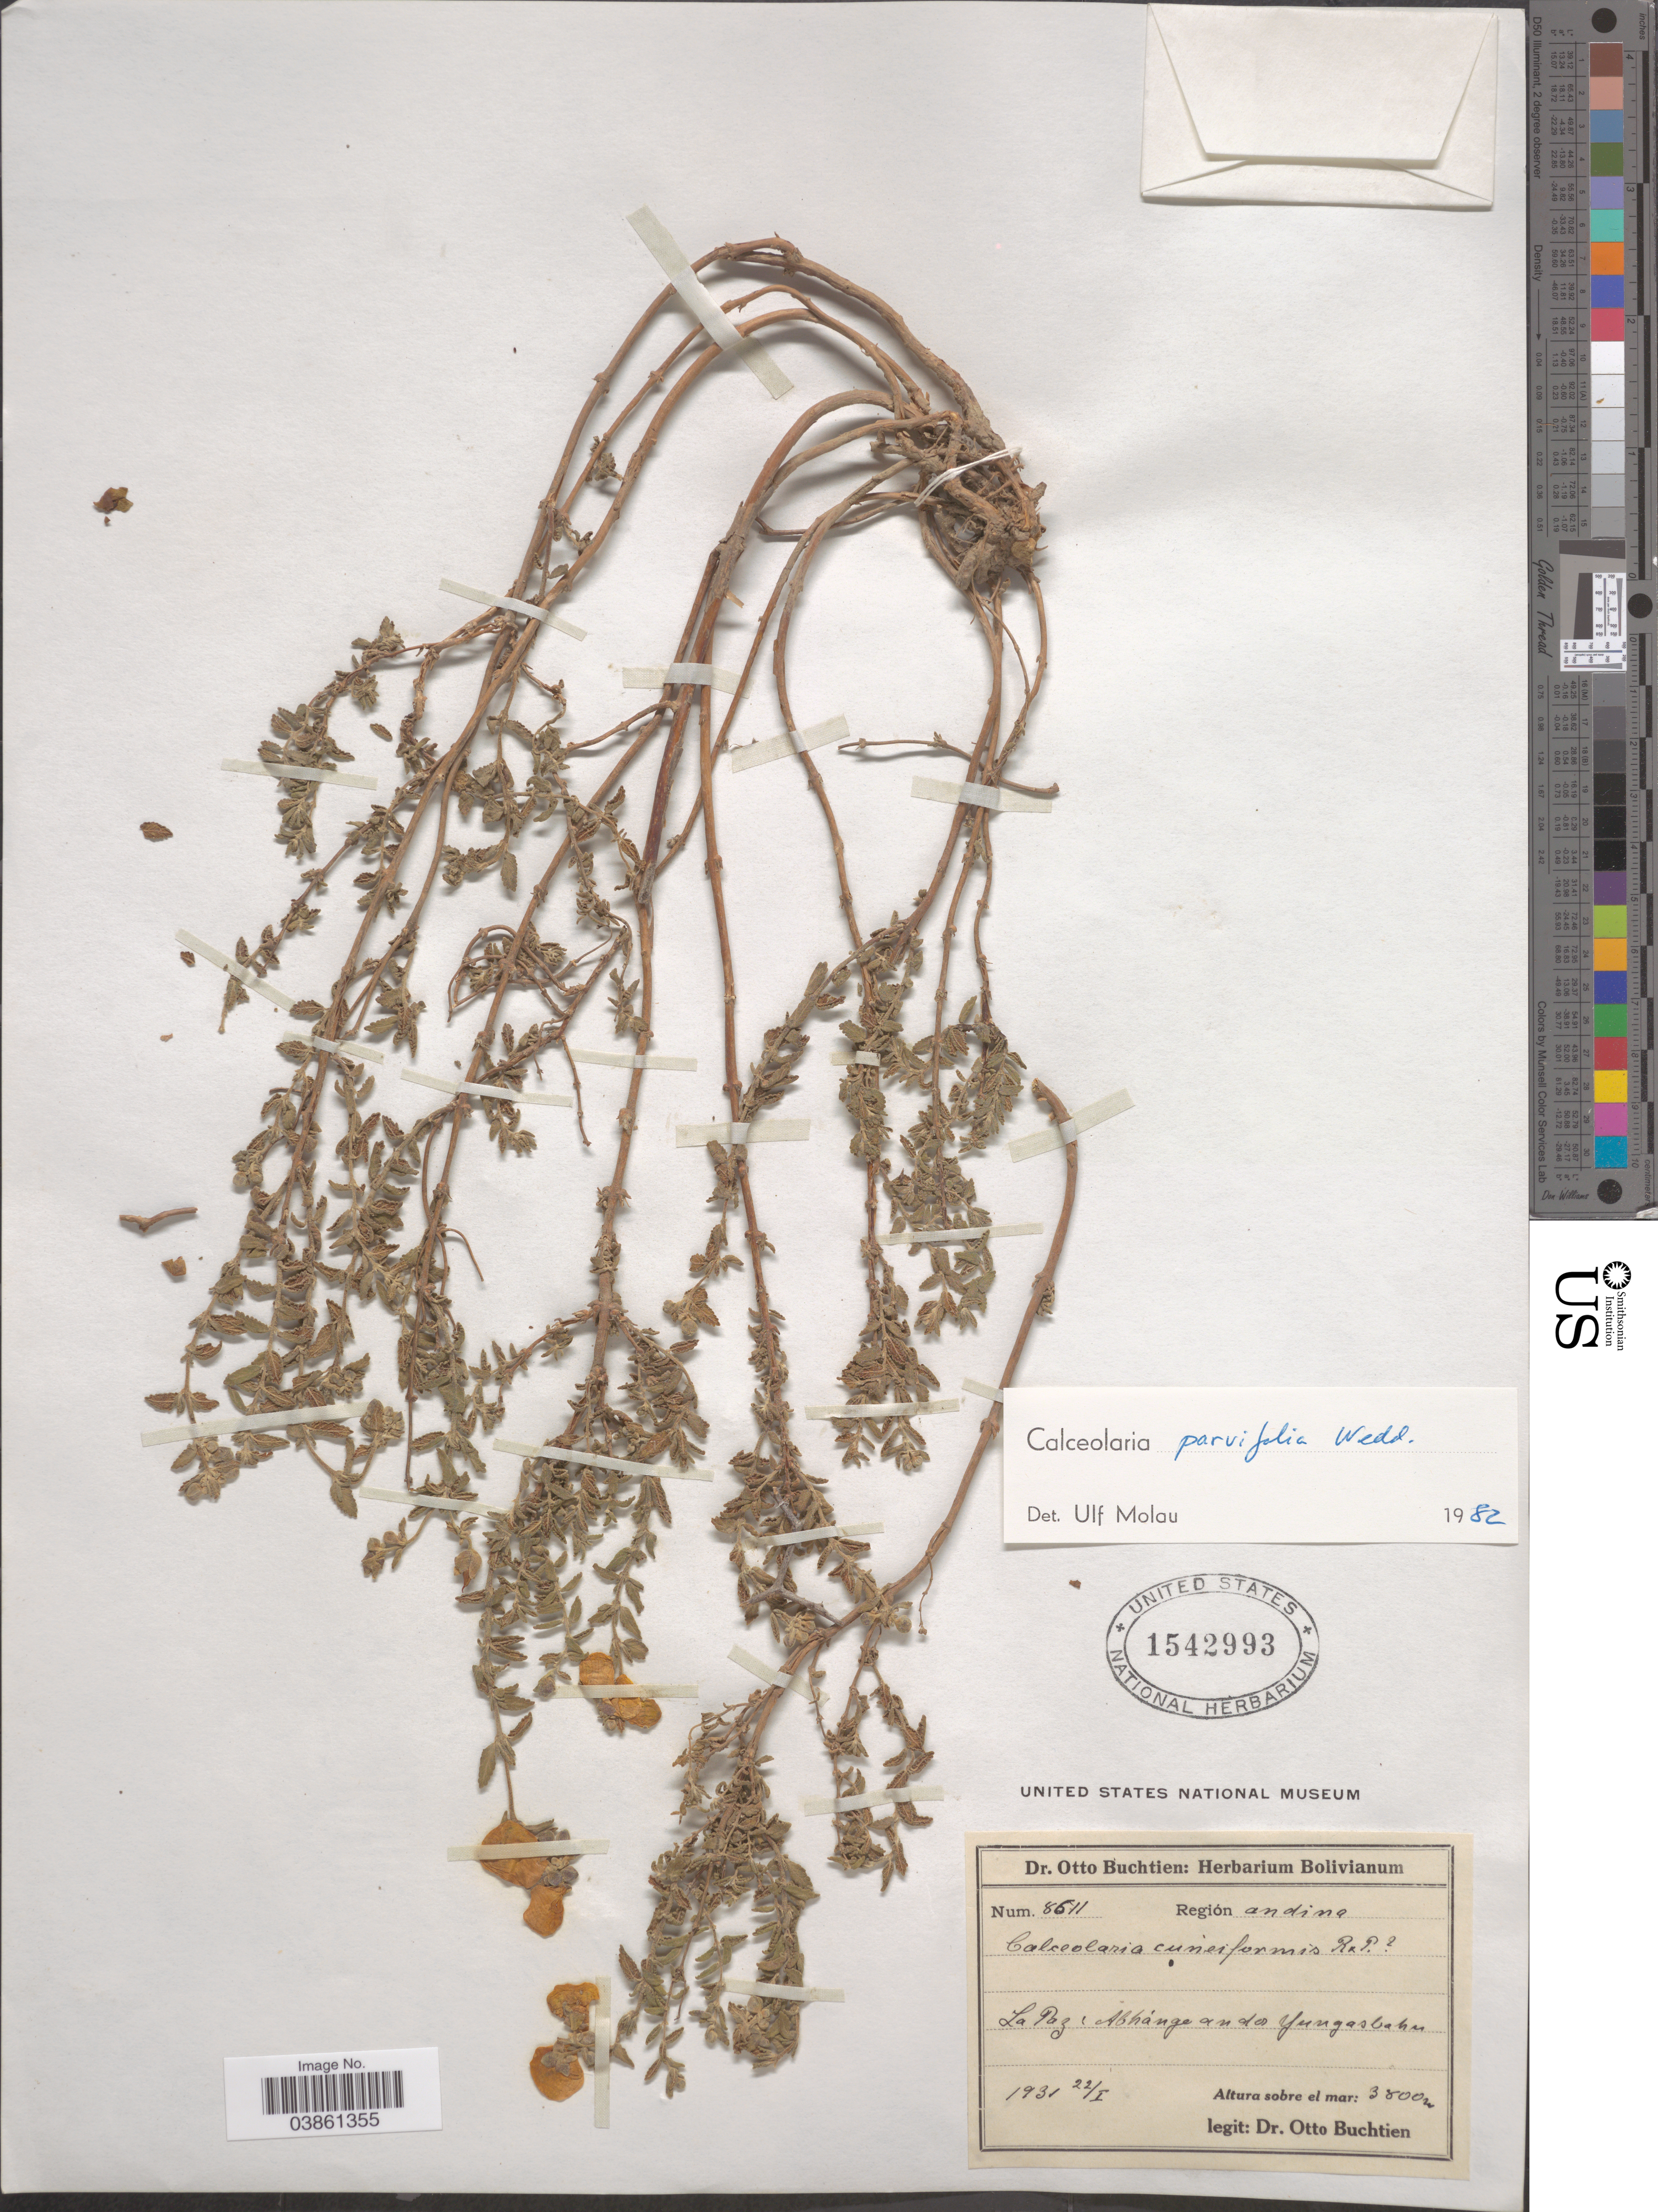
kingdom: Plantae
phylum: Tracheophyta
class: Magnoliopsida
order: Lamiales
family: Calceolariaceae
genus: Calceolaria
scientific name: Calceolaria parvifolia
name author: Wedd.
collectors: O. Buchtien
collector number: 8611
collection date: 1931-01-22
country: Bolivia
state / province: La Paz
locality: Región andina.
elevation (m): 3800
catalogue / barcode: US 1542993